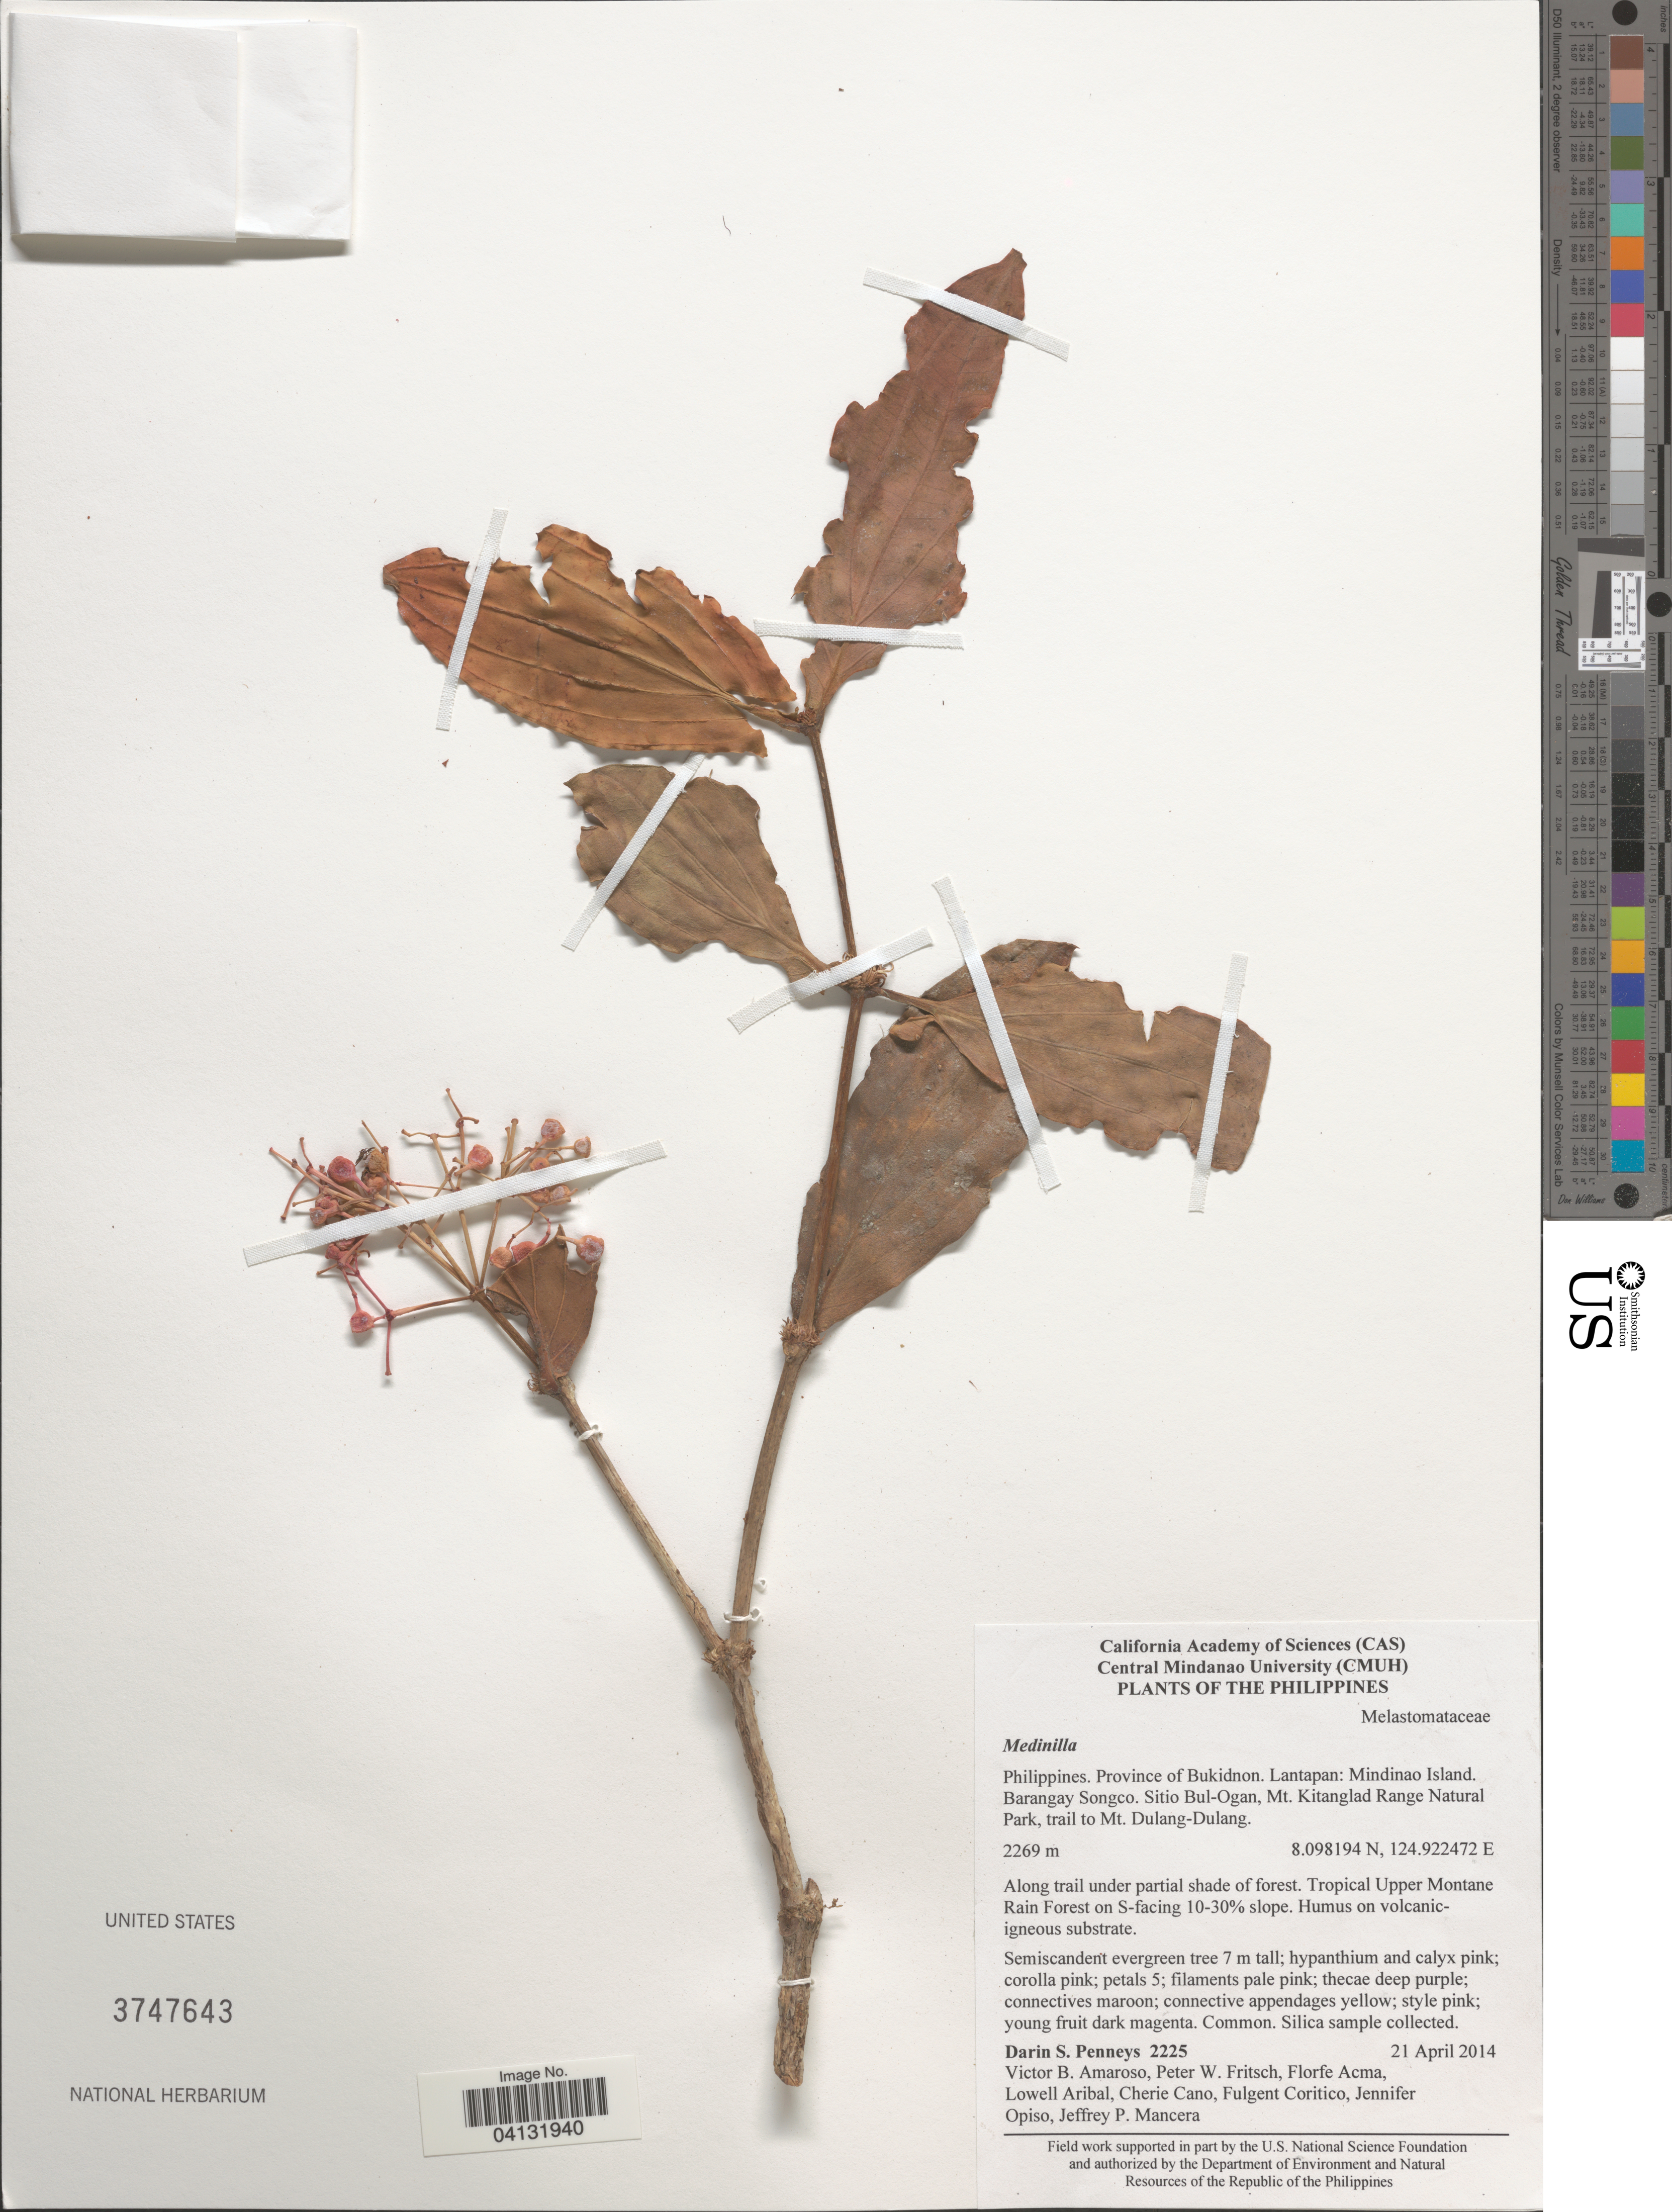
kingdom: Plantae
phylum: Tracheophyta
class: Magnoliopsida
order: Myrtales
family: Melastomataceae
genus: Medinilla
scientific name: Medinilla sp.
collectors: D. S. Penneys, V. Amoroso, P. W. Fritsch, F. Acma & et al.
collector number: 2225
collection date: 2014-04-21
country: Philippines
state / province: Northern Mindanao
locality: Province of Bukidnon. Lantapan: Mindinao Island. Barangay Songco. Sitio Bul-Ogan, Mt. Kitanglad Range Natural Park, trail to Mt. Dulang-Dulang. Tropical Upper Montane Rain Forest on S-facing 10-30% slope.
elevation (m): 2269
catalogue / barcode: US 3747643